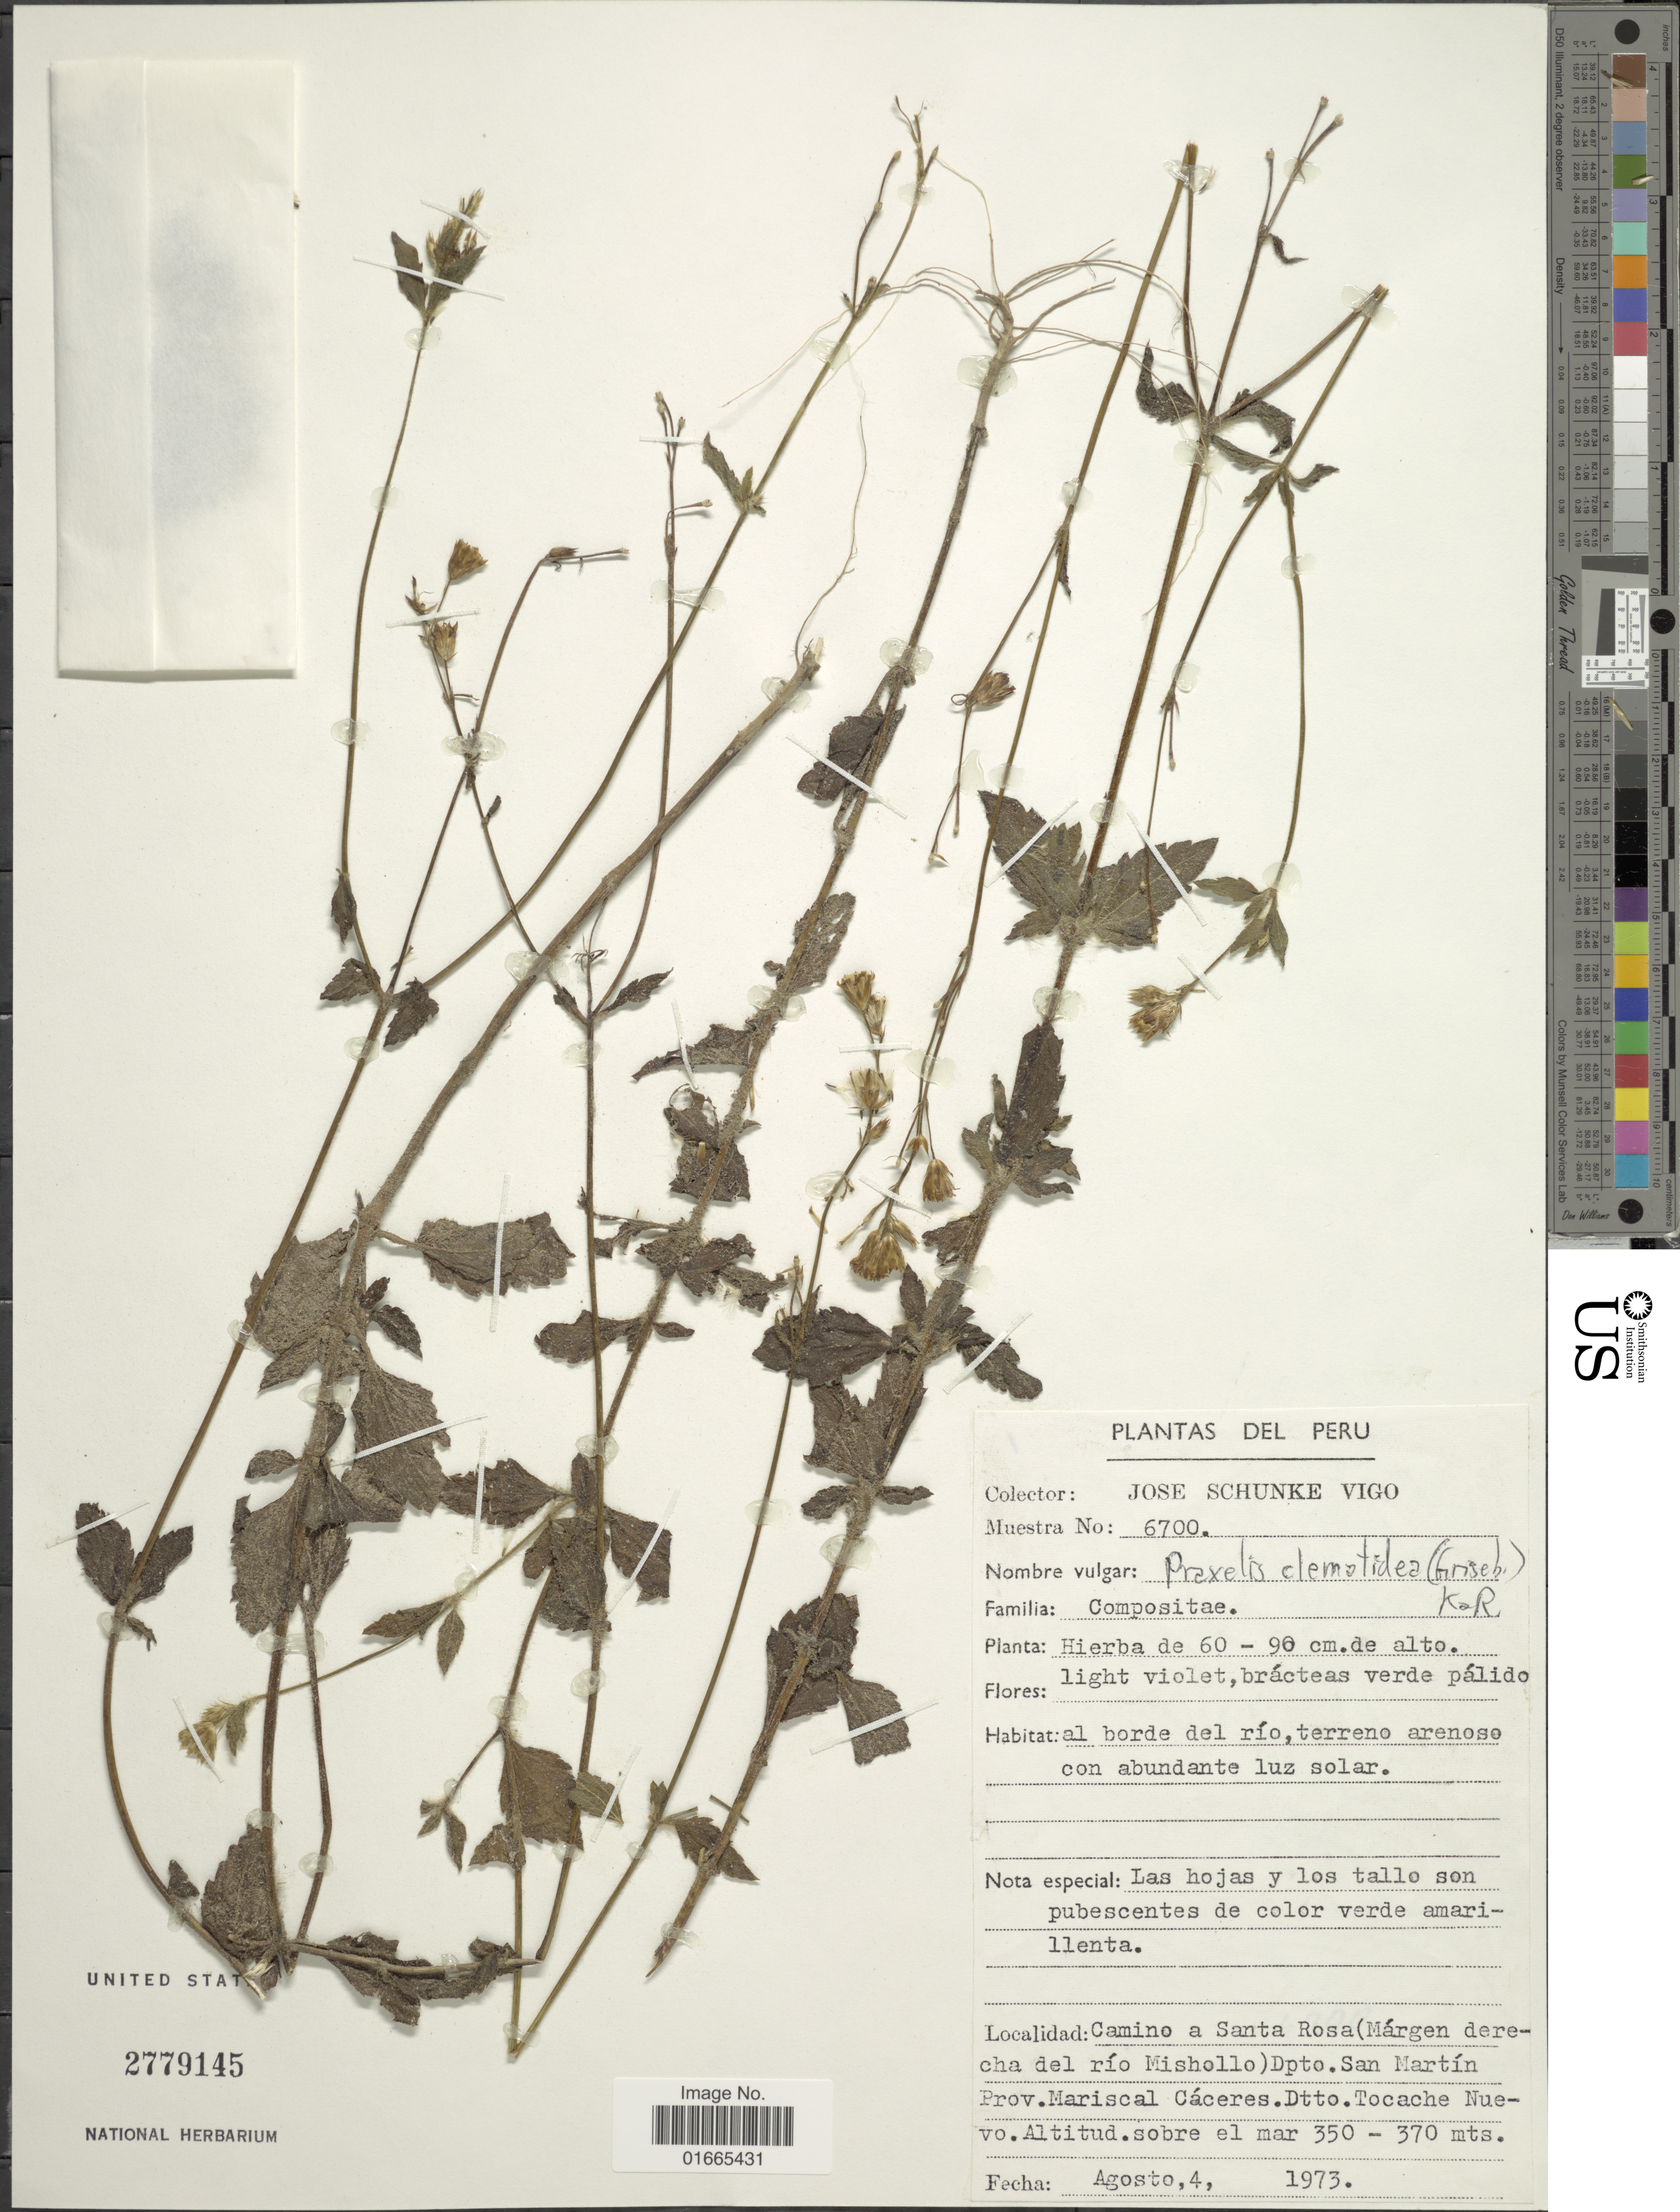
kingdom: Plantae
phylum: Tracheophyta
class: Magnoliopsida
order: Asterales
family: Asteraceae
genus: Praxelis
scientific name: Praxelis clematidea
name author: (Griseb.) R.M. King & H. Rob.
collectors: J. Schunke Vigo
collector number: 6700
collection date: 1973-08-04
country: Peru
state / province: San Martín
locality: Camino a Santa Rosa (Márgen derecha del río Mishollo) Dtto. San Martin. Prov. Mariscal Cáceres. Dtto. Tocache Nuevo.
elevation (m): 350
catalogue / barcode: US 3779145